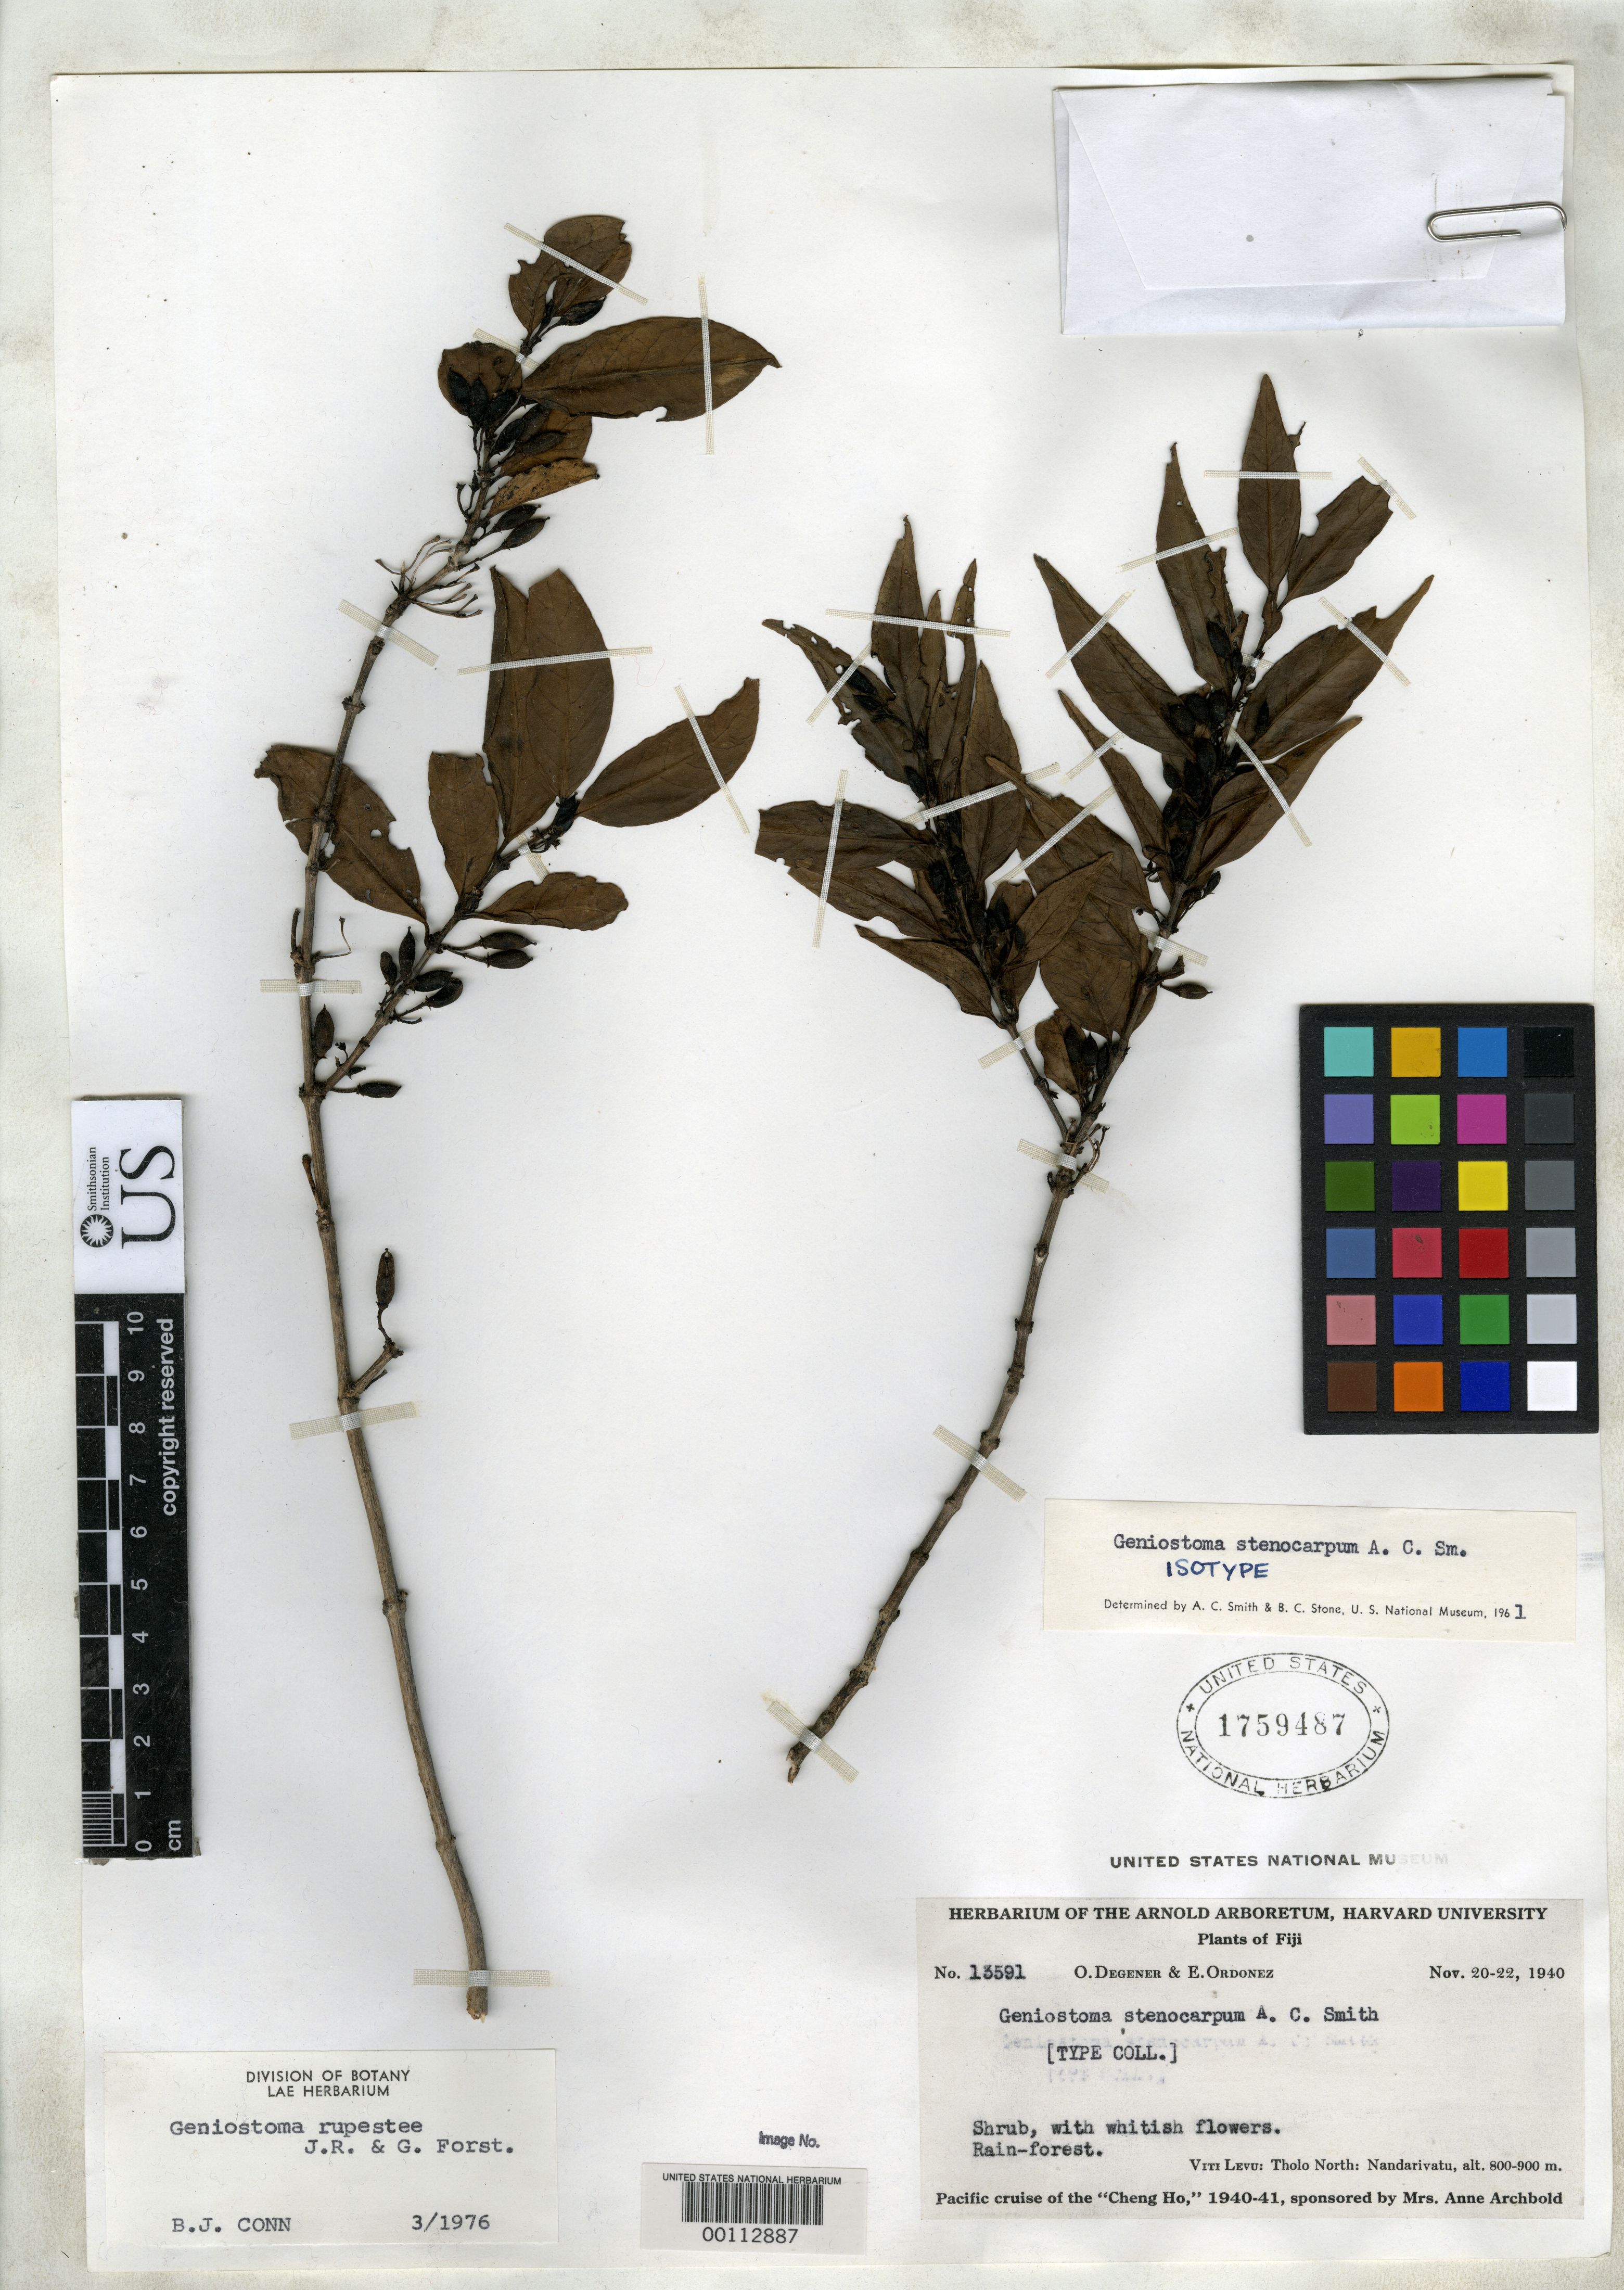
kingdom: Plantae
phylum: Tracheophyta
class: Magnoliopsida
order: Gentianales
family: Loganiaceae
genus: Geniostoma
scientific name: Geniostoma stenocarpum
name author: A.C. Sm.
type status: Isotype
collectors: O. Degener & E. Ordonez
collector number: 13591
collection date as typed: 22 Nov 1940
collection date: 1940-11-22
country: Fiji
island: Viti Levu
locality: Tholo North, vicinity of Nandarivatu. [Viti Levu Group]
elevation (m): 750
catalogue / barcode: US 1759487